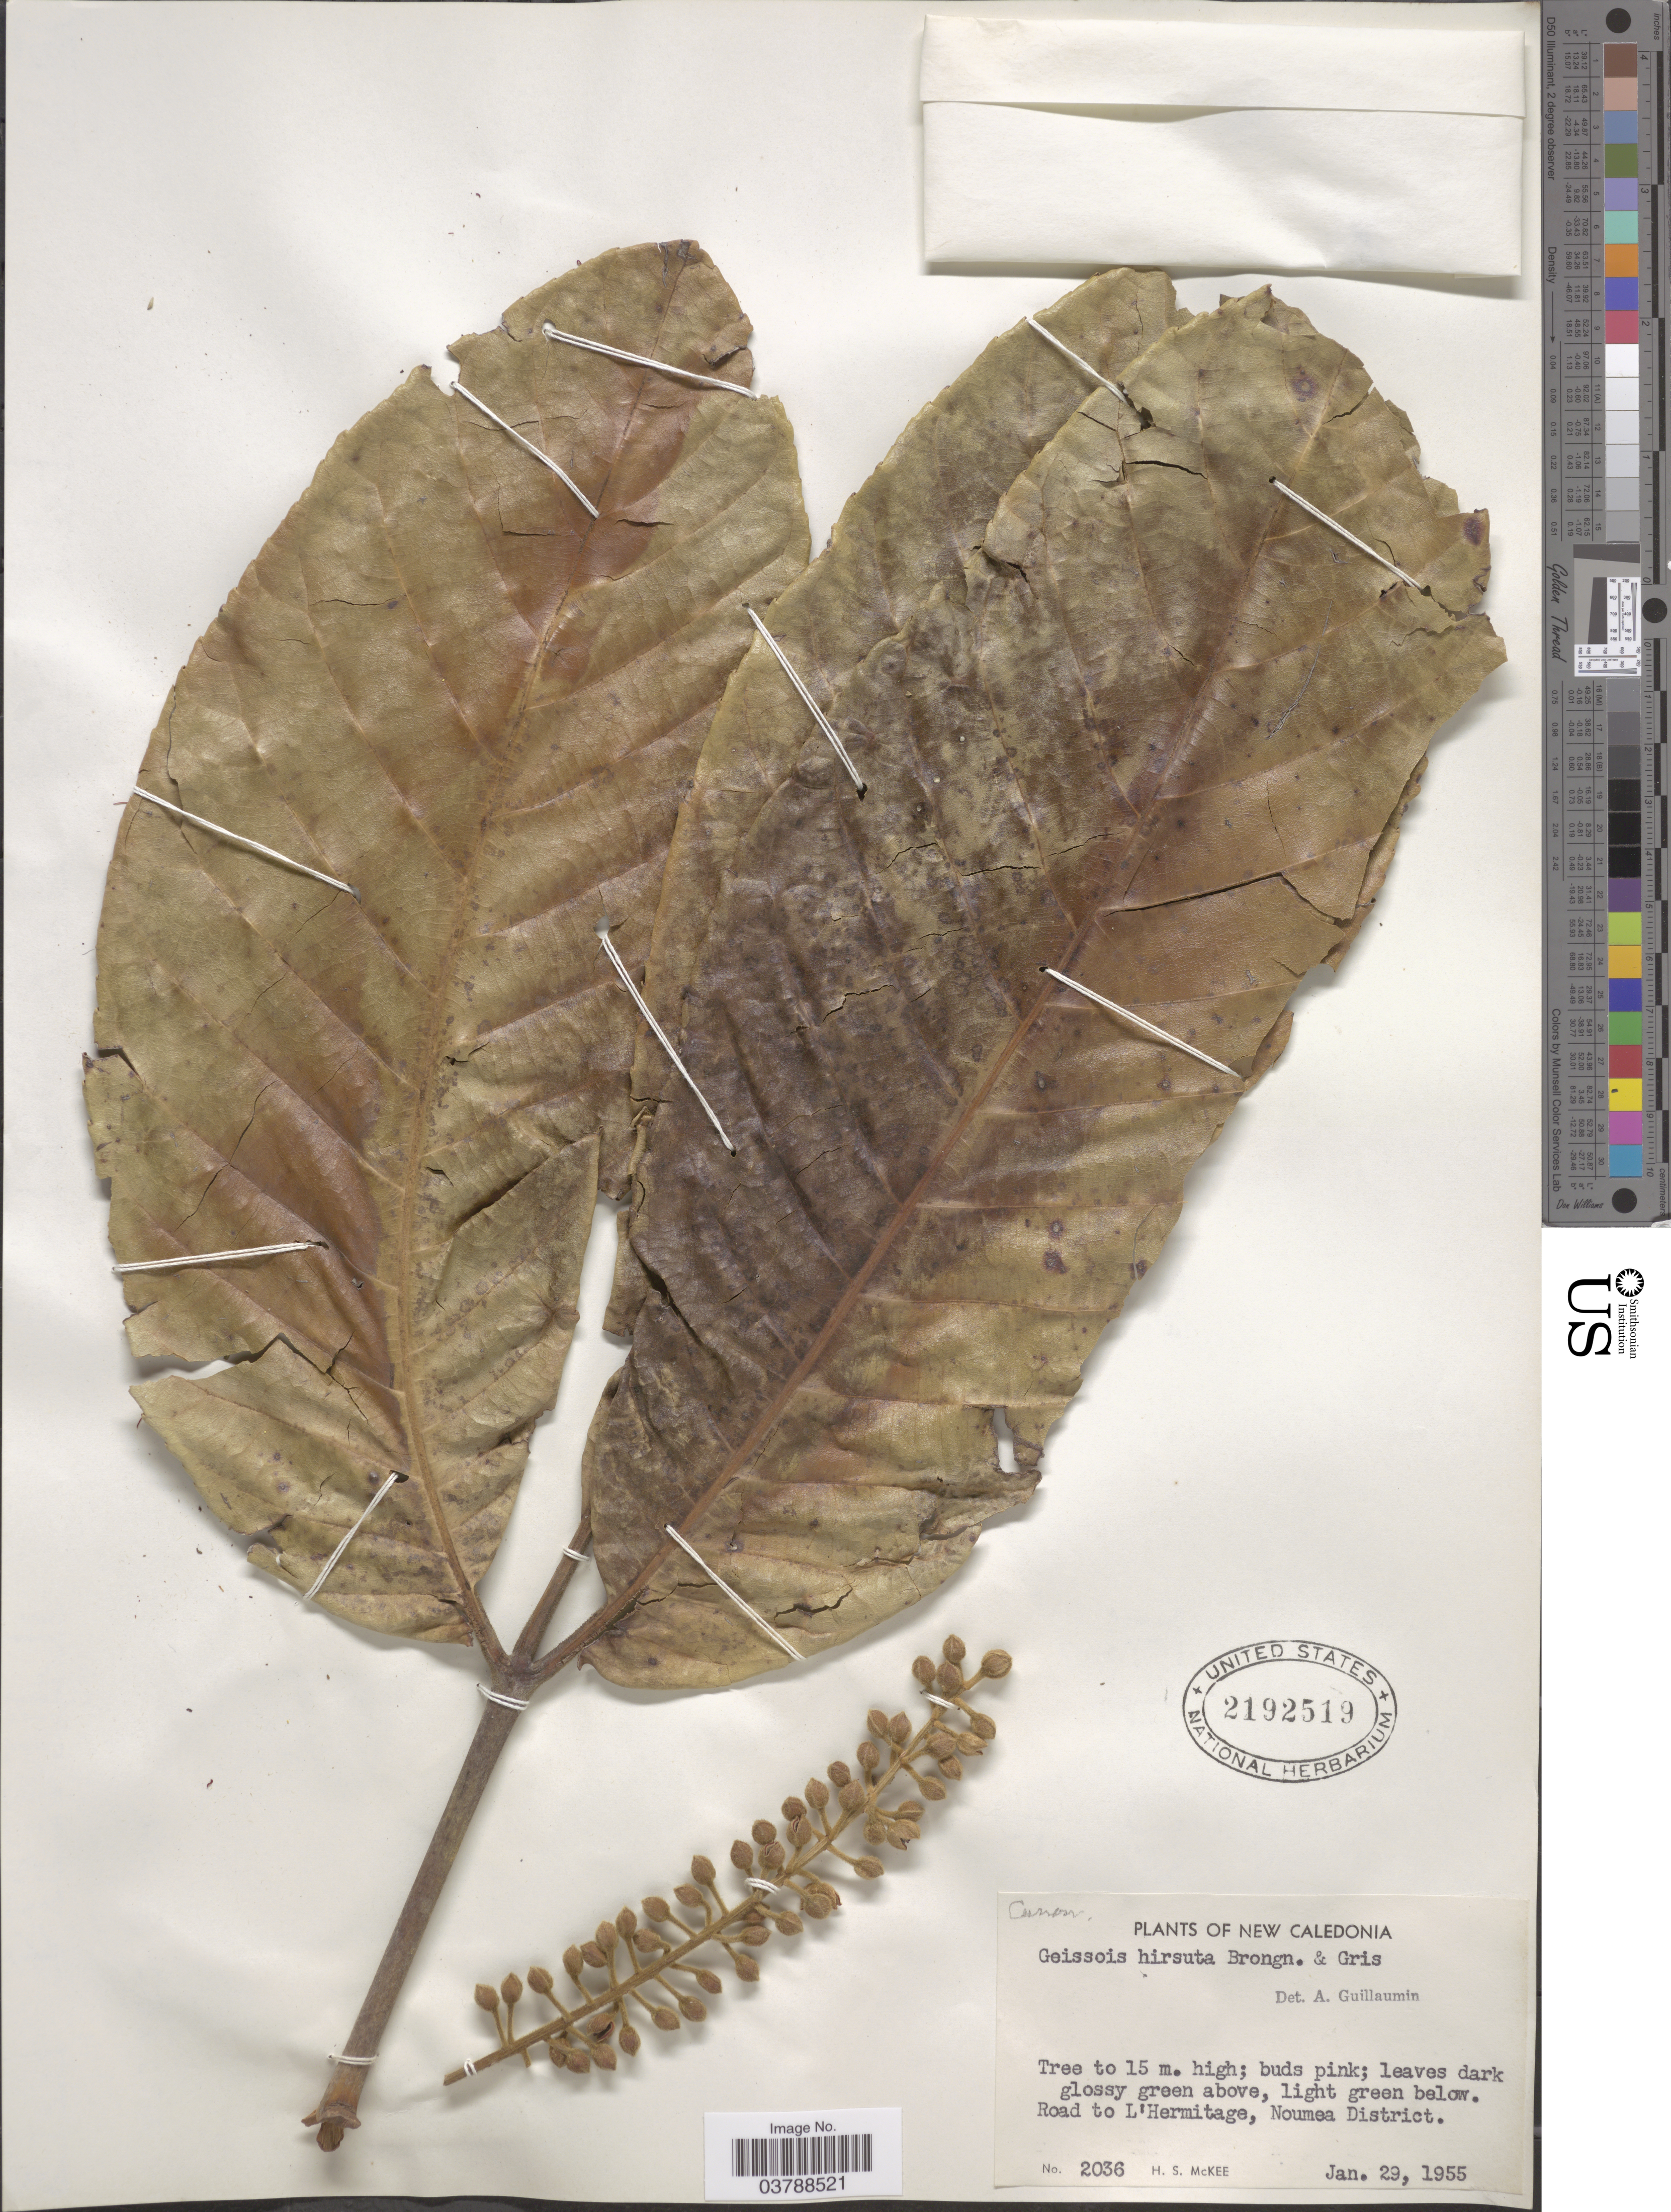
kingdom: Plantae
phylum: Tracheophyta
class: Magnoliopsida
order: Oxalidales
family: Cunoniaceae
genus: Geissois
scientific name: Geissois hirsuta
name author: Brongn. & Gris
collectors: H. S. McKee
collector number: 2036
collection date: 1955-01-29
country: New Caledonia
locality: Road to L'Hermitage, Noumea District.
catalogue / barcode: US 2192519